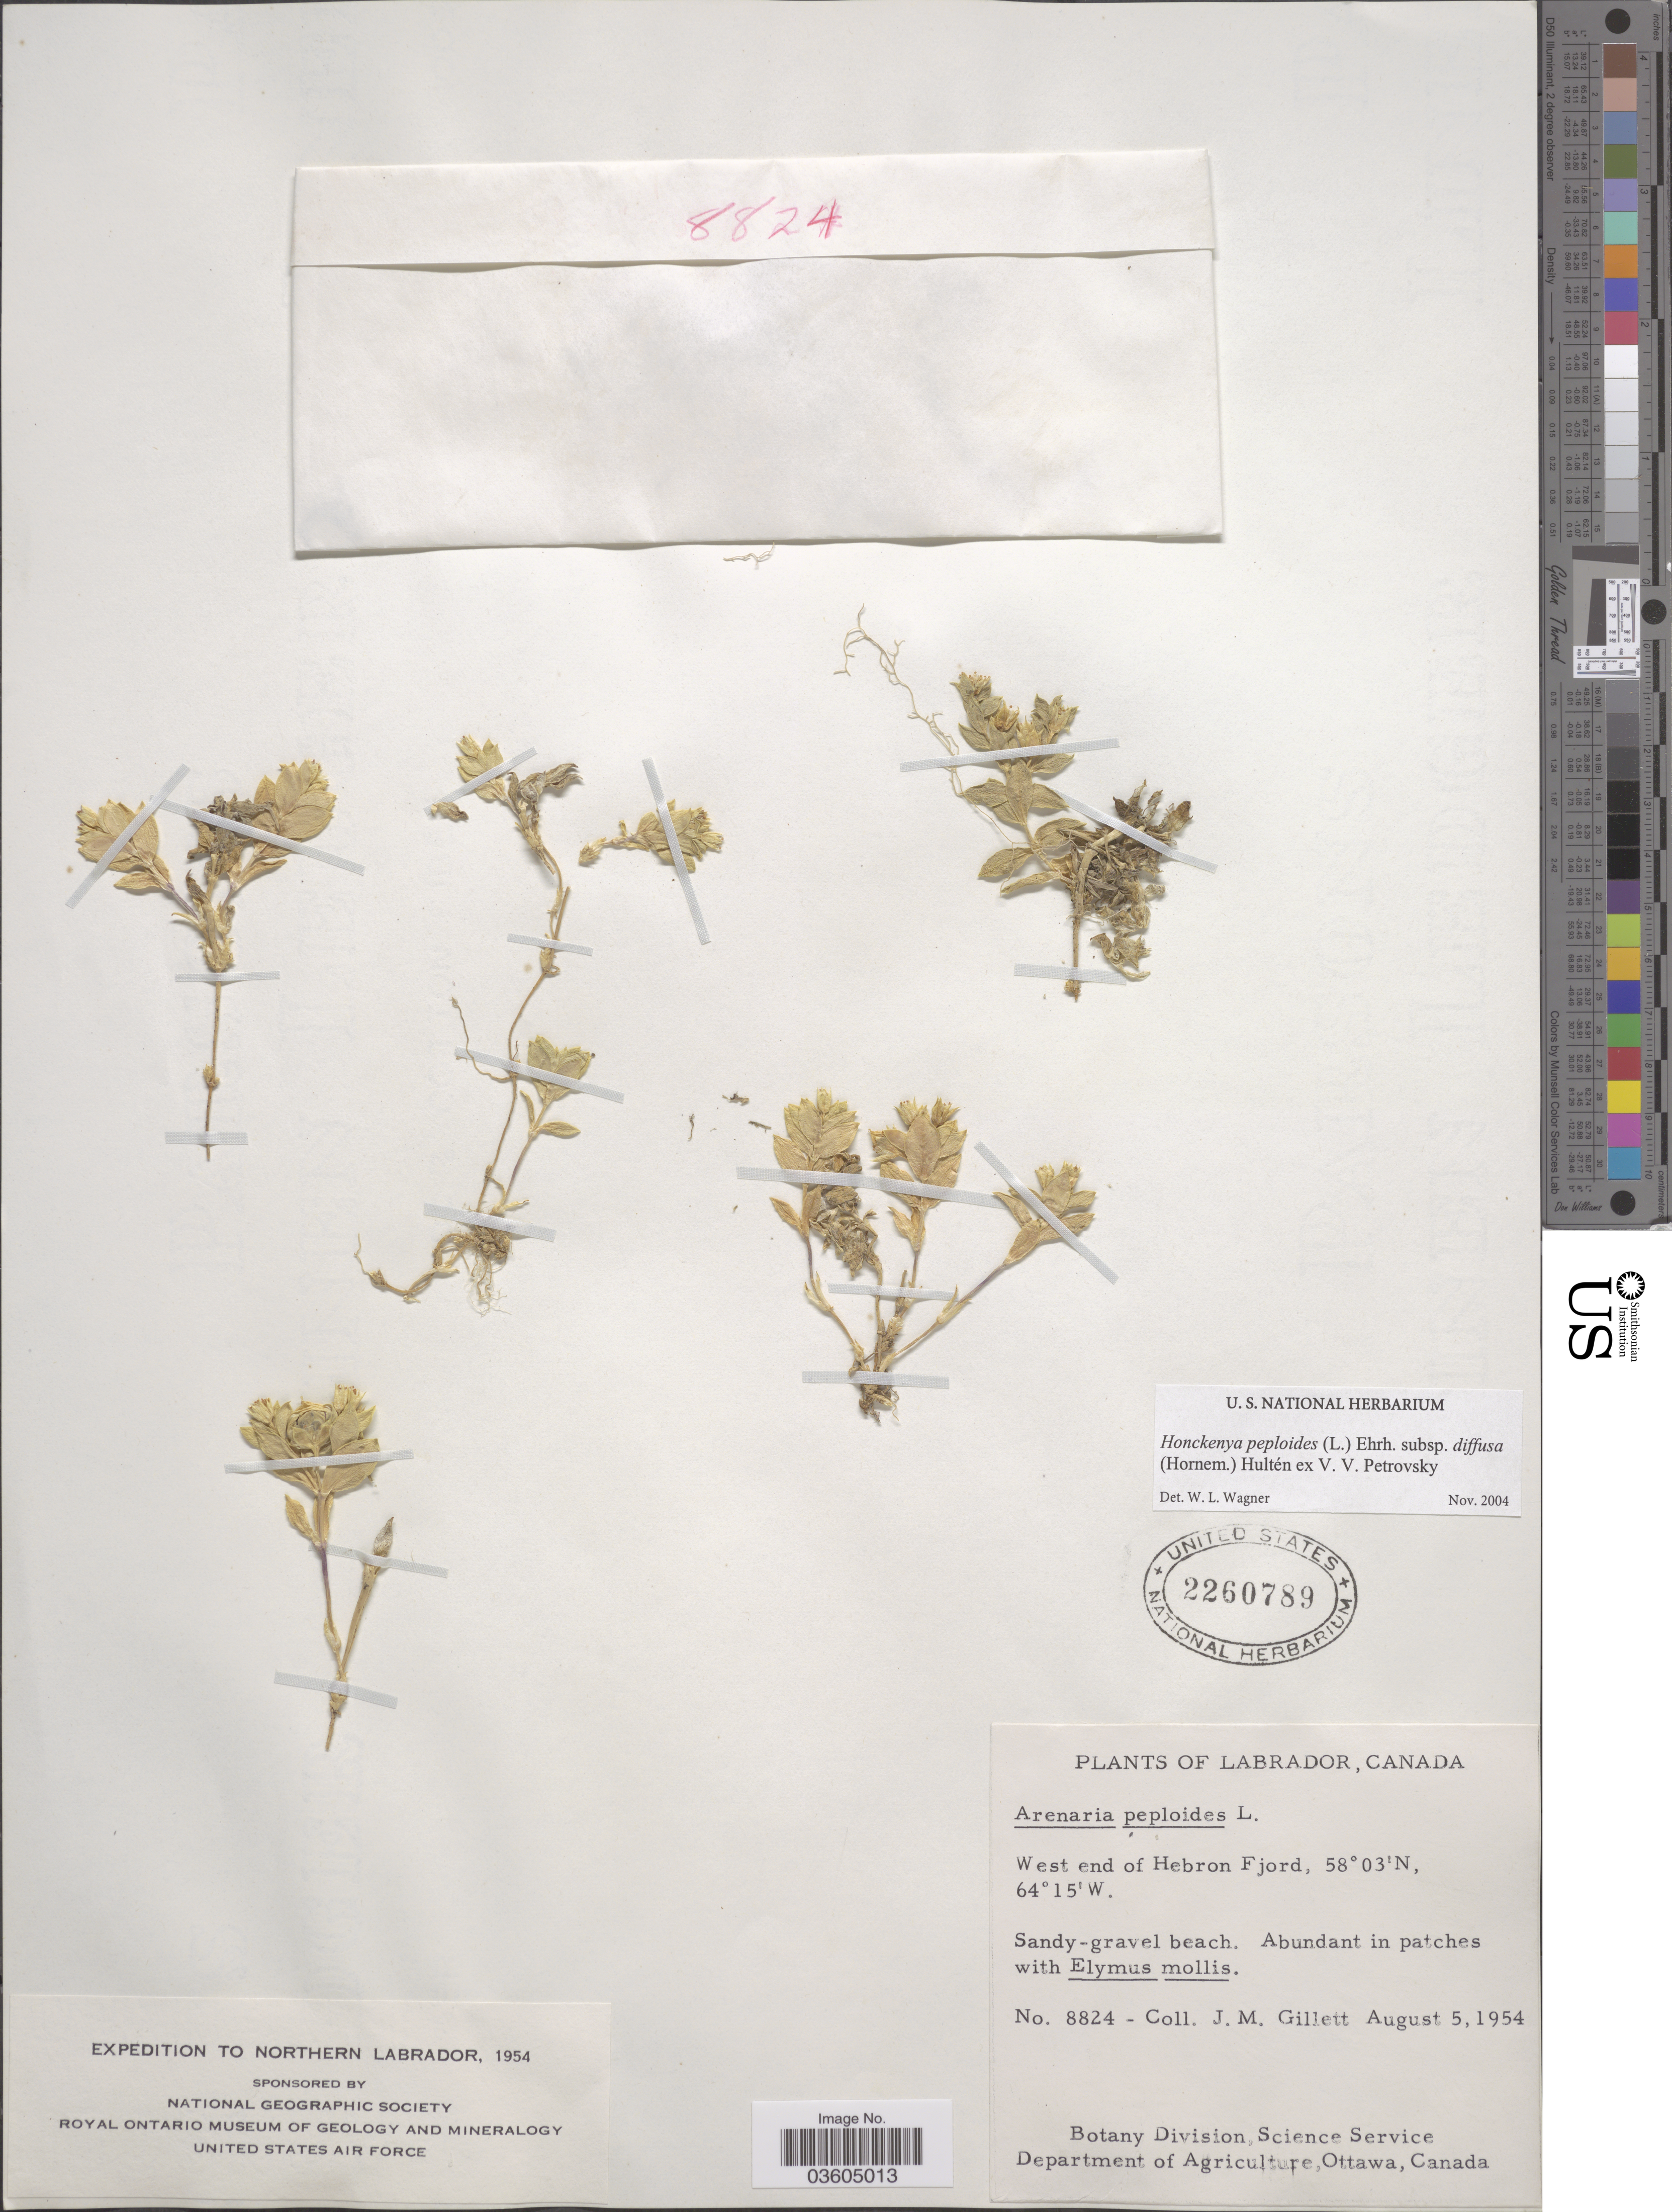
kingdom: Plantae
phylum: Tracheophyta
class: Magnoliopsida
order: Caryophyllales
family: Caryophyllaceae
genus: Honckenya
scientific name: Honckenya peploides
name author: (L.) Ehrh.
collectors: J. M. Gillett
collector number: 8824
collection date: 1954-08-05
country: Canada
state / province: Newfoundland and Labrador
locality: Northern Labrador. West end of Hebron Fjord.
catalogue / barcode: US 2260789